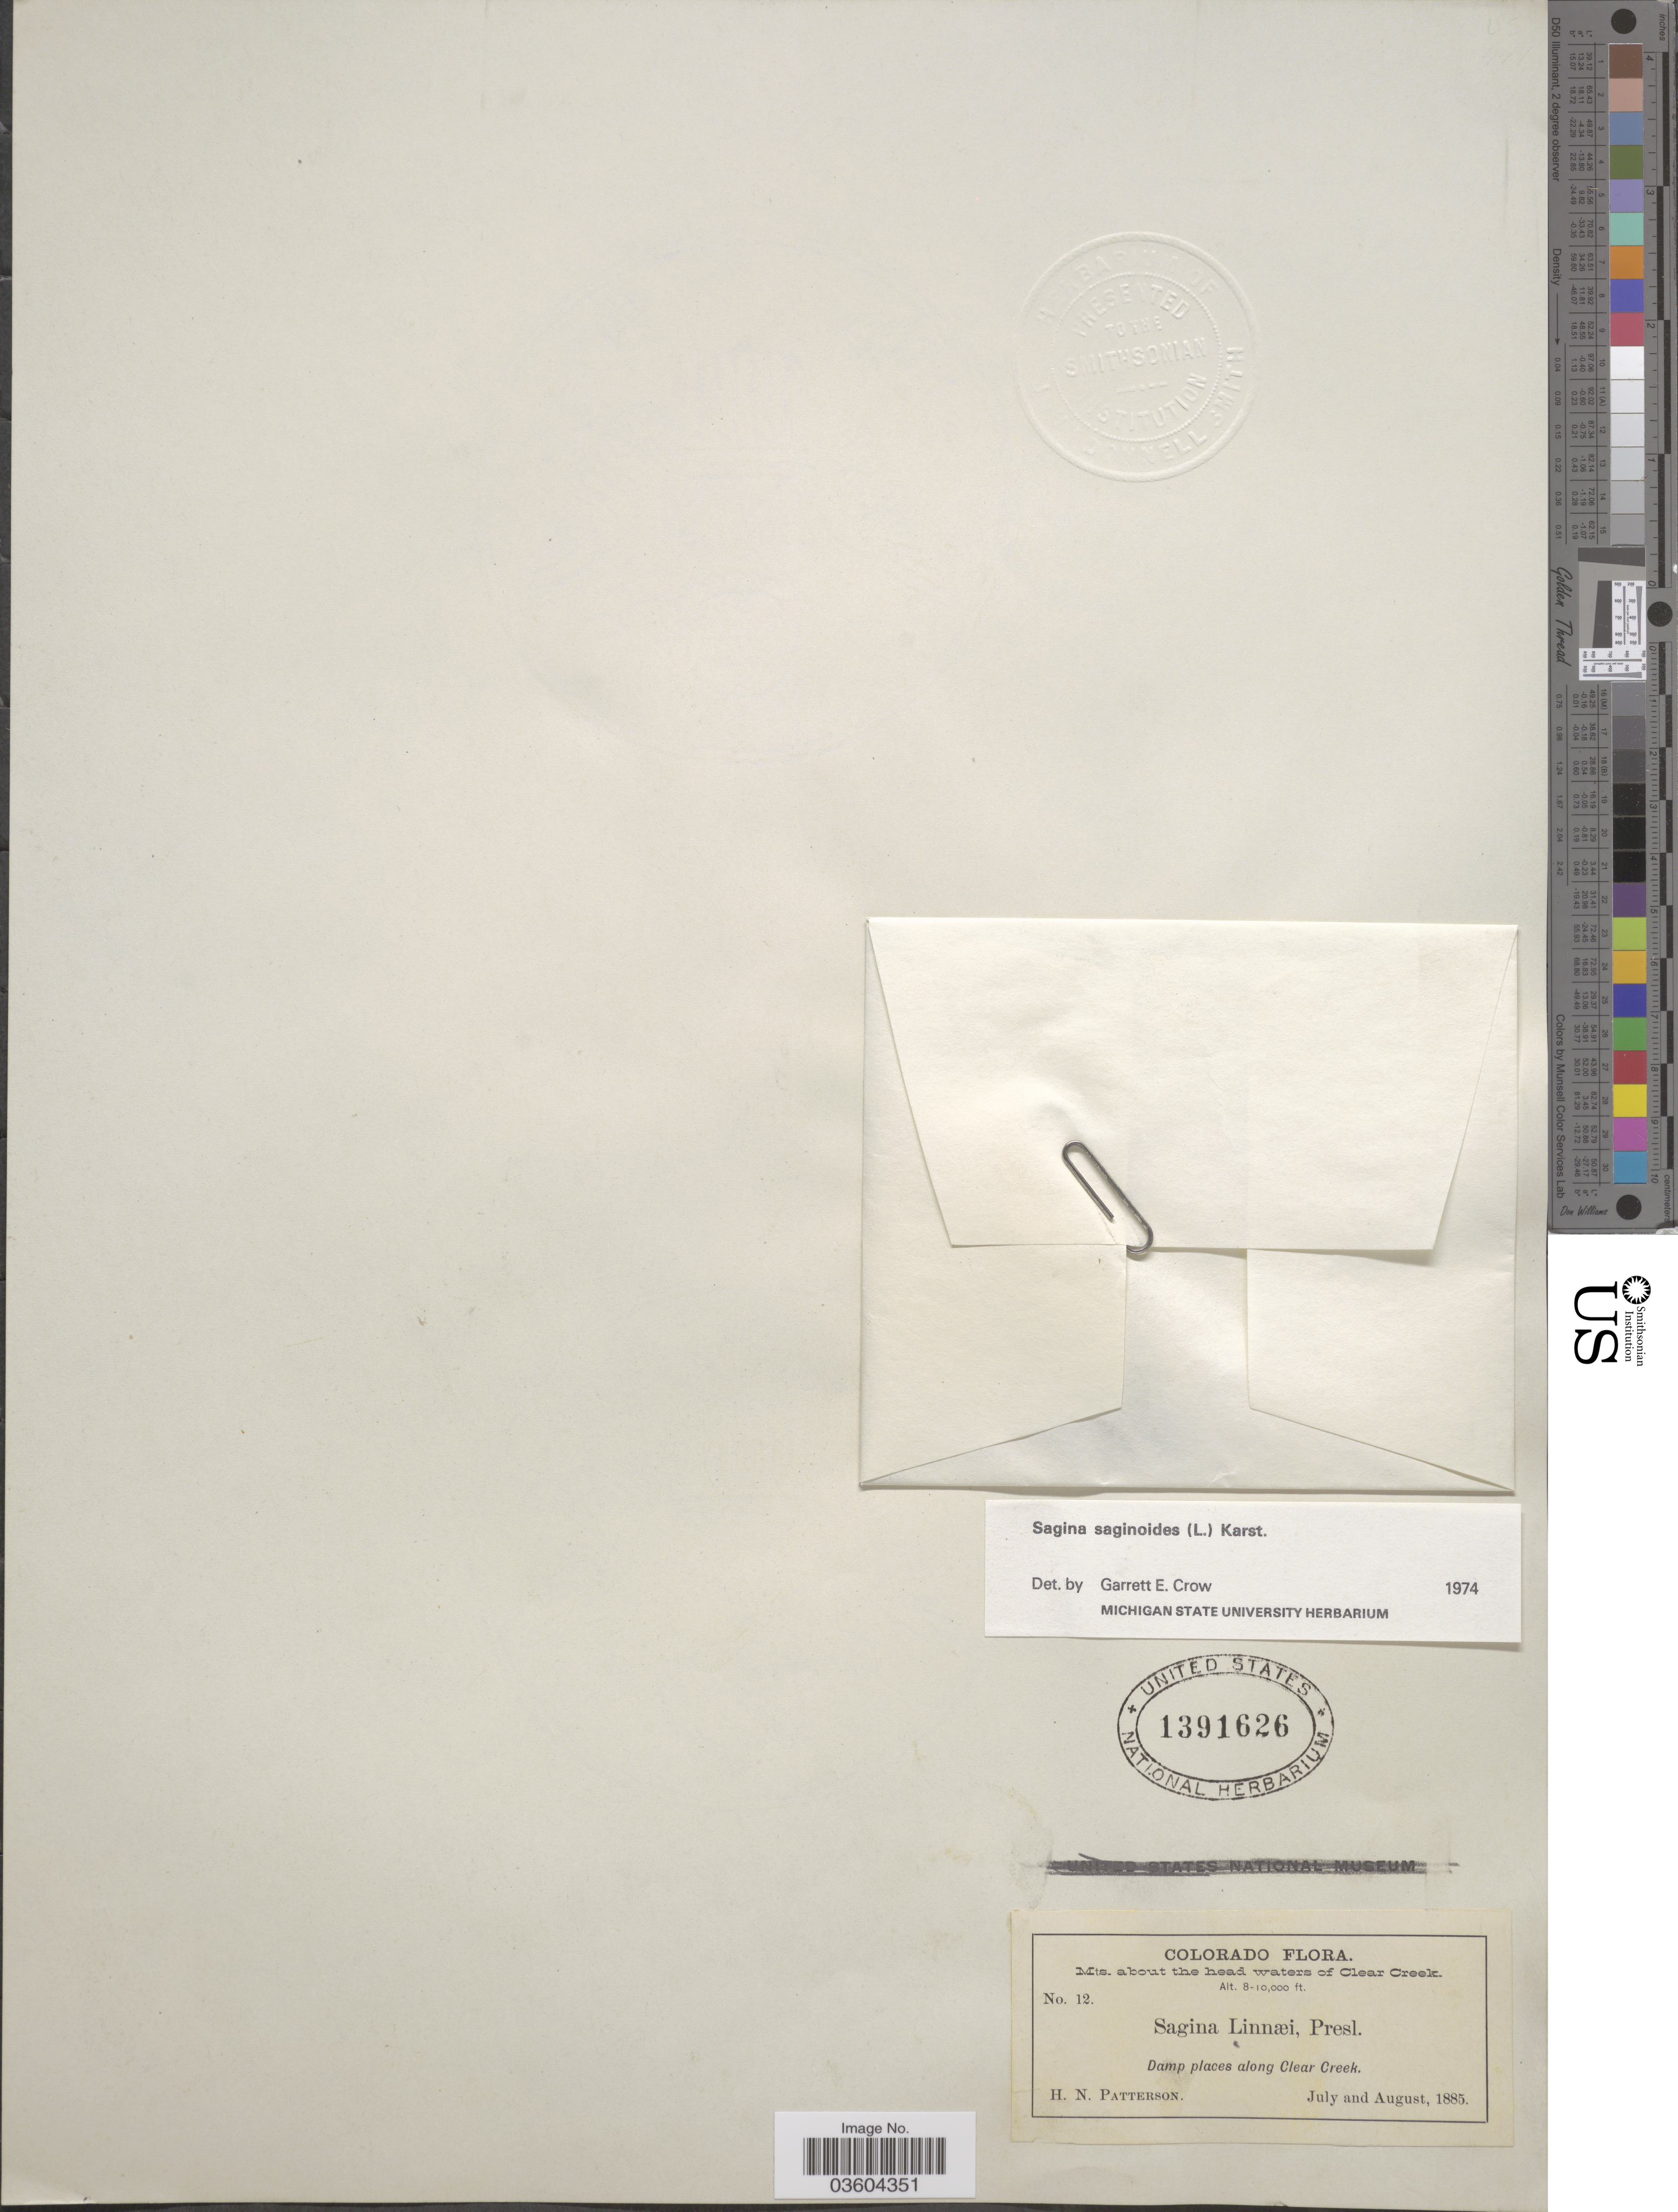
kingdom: Plantae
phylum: Tracheophyta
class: Magnoliopsida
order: Caryophyllales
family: Caryophyllaceae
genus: Sagina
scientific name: Sagina saginoides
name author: (L.) H. Karst.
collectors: H. N. Patterson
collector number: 12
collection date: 1885-07/1885-08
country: United States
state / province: Colorado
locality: Mts. about the head waters of Clear Creek. Damp places along Clear Creek.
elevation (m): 2438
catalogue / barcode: US 1391626